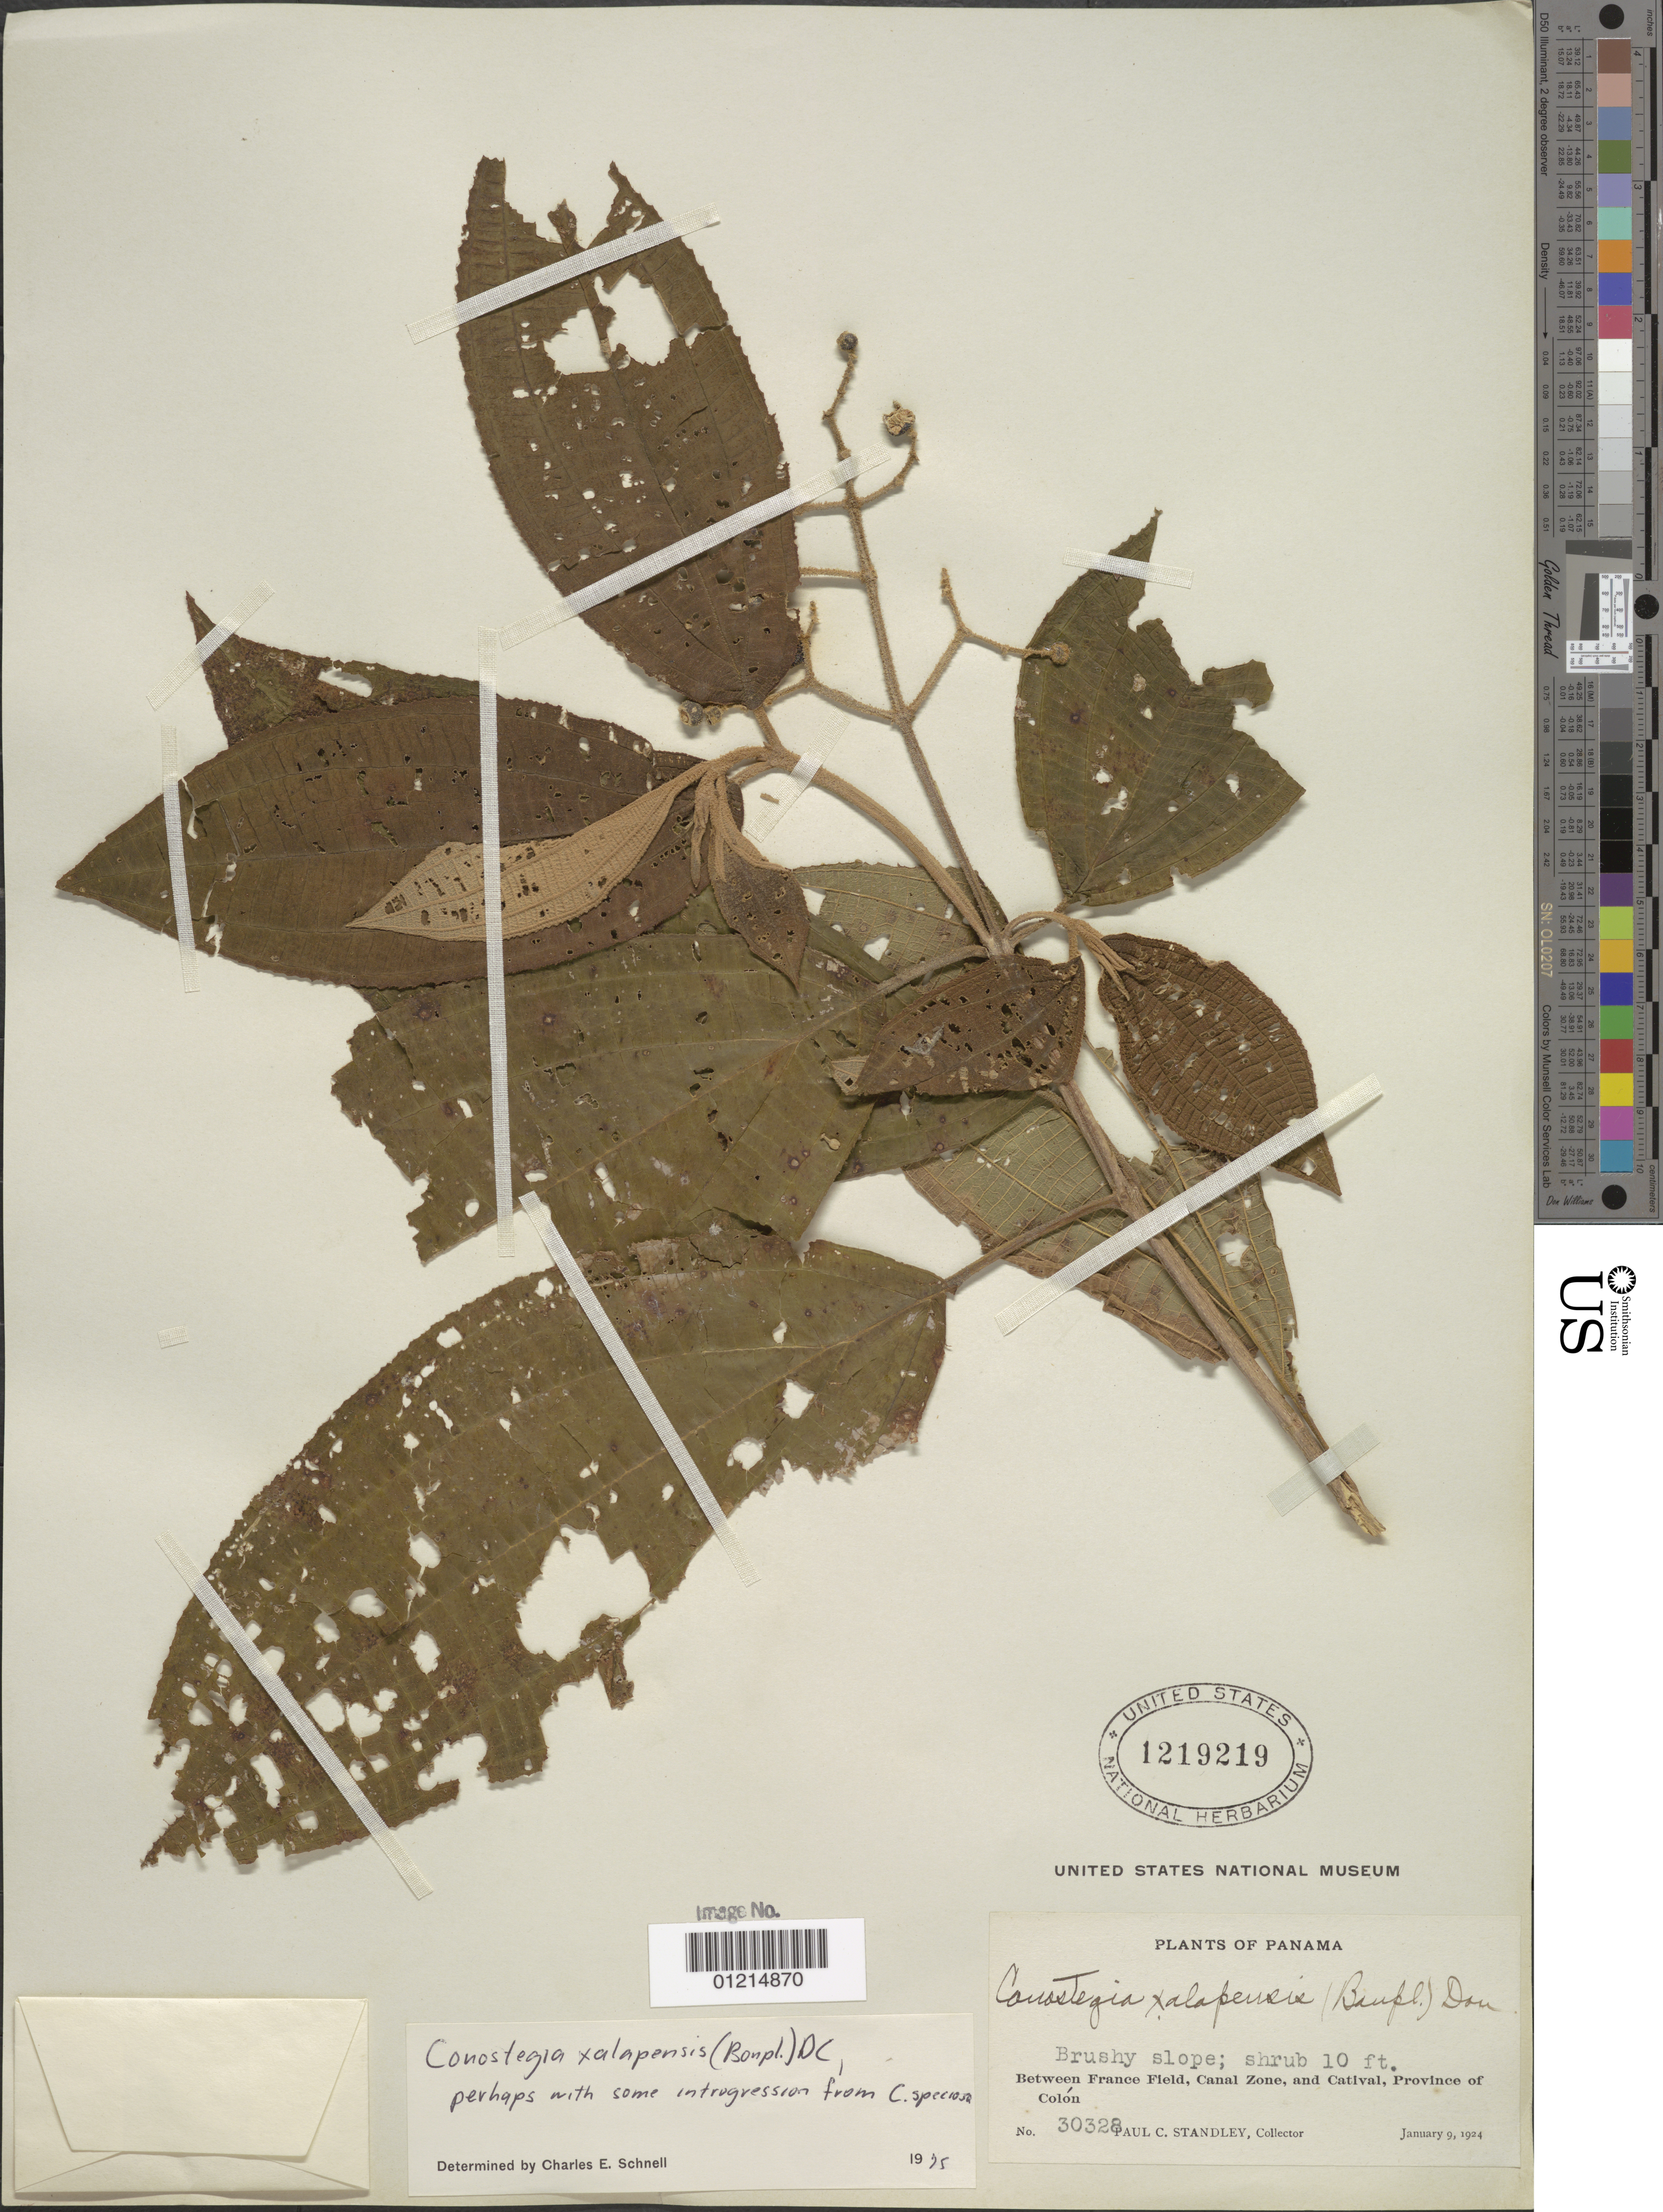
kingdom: Plantae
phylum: Tracheophyta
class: Magnoliopsida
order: Myrtales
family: Melastomataceae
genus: Conostegia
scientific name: Conostegia quadrangularis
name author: Schltdl. ex Steud.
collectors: P. C. Standley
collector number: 30328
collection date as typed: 09 Jan 1924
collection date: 1924-01-09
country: Panama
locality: Between France Field, Canal Zone, and Catival, Province of Colón.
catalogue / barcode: US 1219219